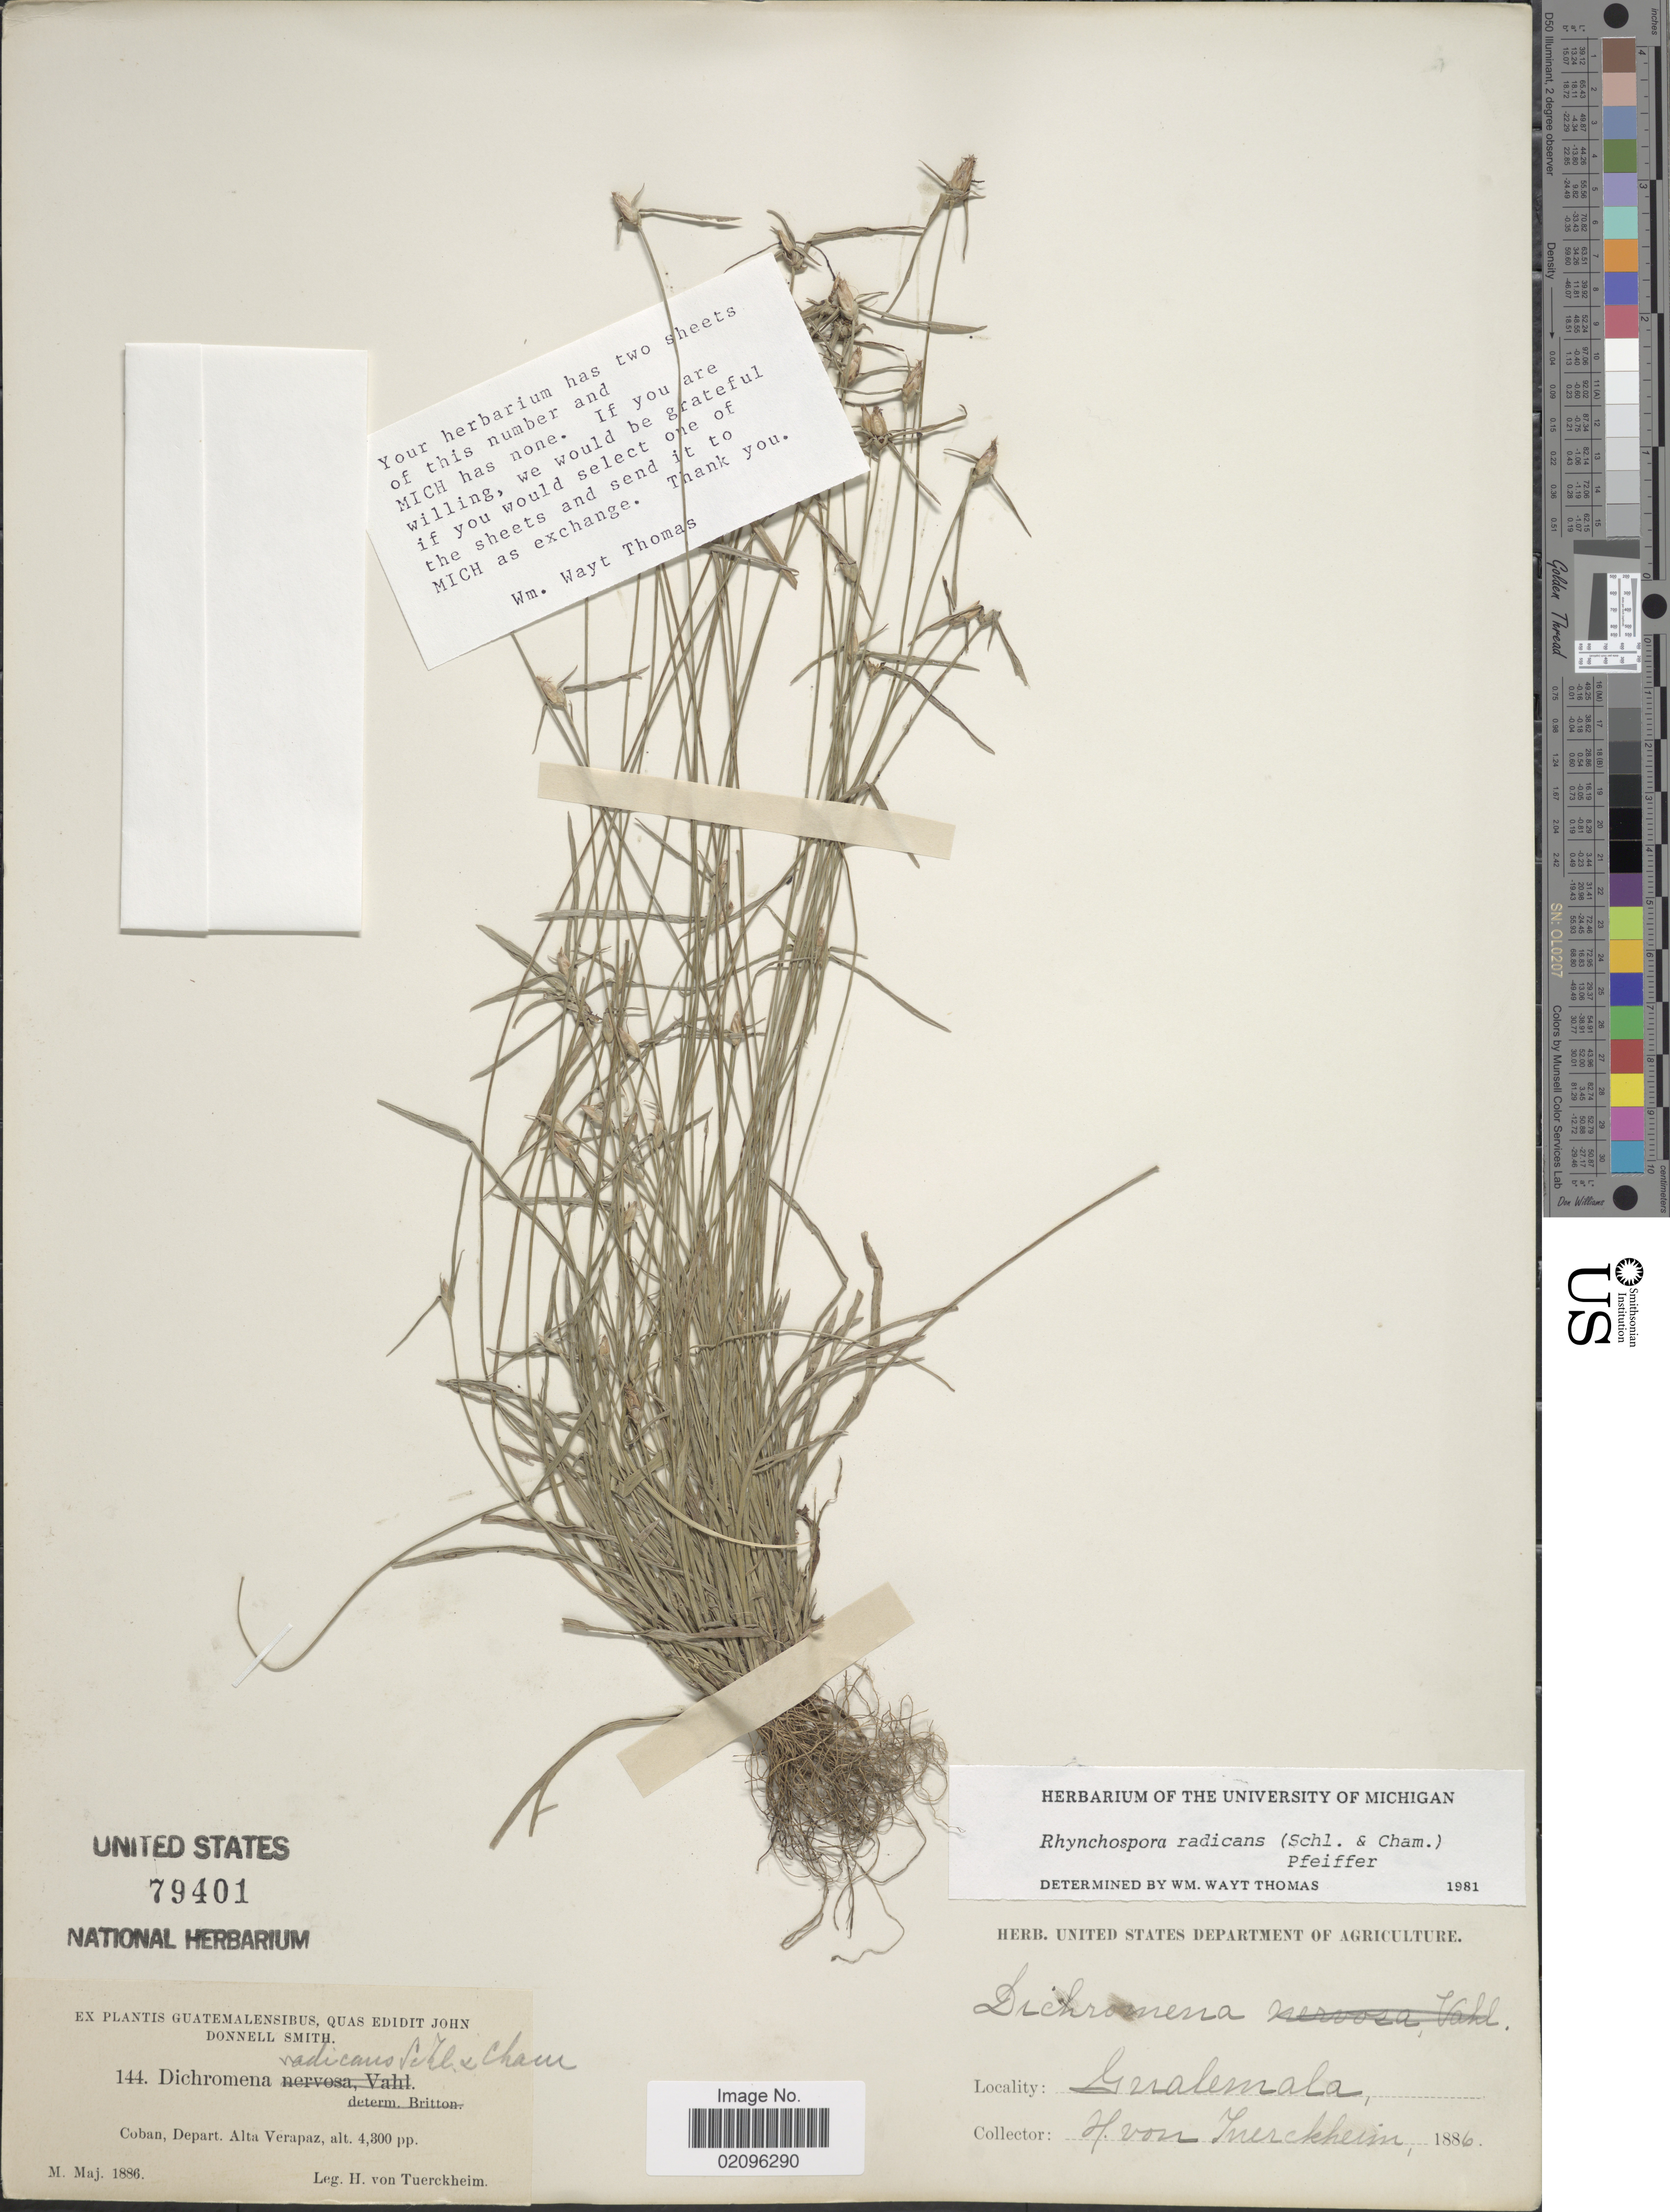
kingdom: Plantae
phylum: Tracheophyta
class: Liliopsida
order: Poales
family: Cyperaceae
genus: Rhynchospora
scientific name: Rhynchospora radicans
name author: (Schltdl. & Cham.) H. Pfeiff.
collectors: H. von Türckheim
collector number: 144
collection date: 1886-05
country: Guatemala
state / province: Alta Verapaz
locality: Coban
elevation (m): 1311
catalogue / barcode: US 79401